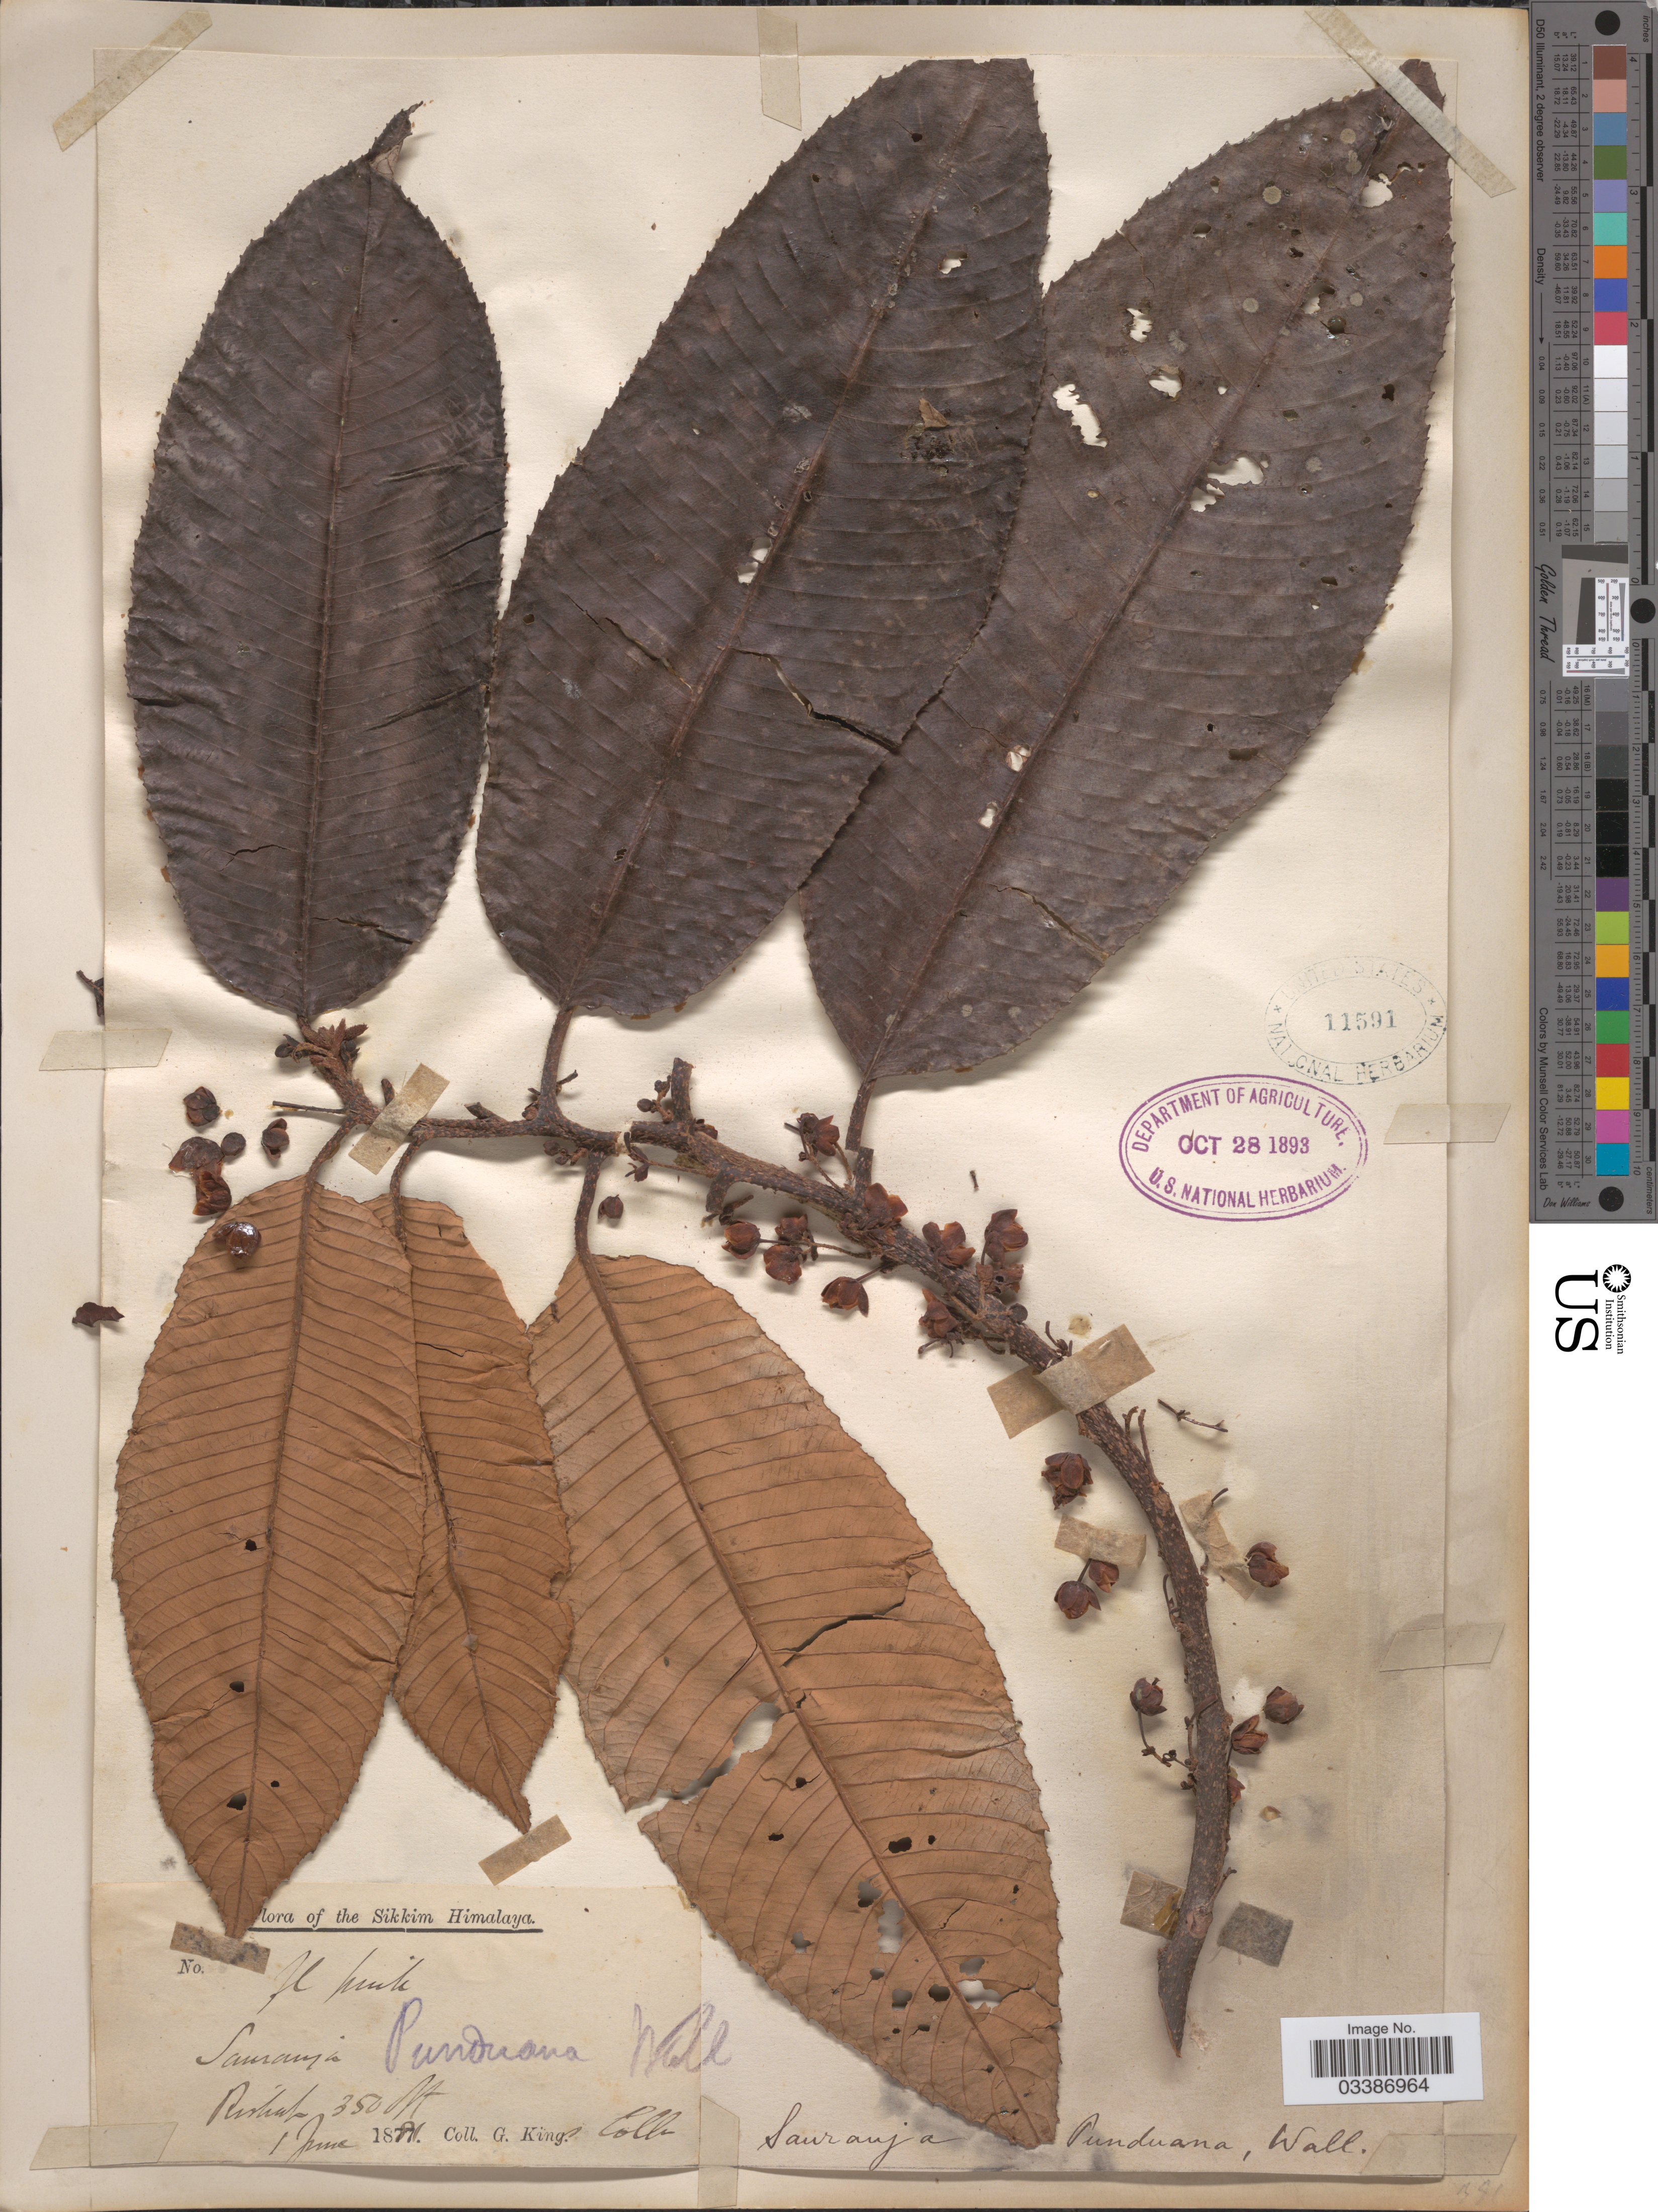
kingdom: Plantae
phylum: Tracheophyta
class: Magnoliopsida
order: Ericales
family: Actinidiaceae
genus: Saurauia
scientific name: Saurauia punduana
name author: Wall.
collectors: Dr. King's collector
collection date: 1881-06-01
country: India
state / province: Sikkim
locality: Sikkim Himalaya. Rishuf [interpreted].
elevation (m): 107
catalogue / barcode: US 11591